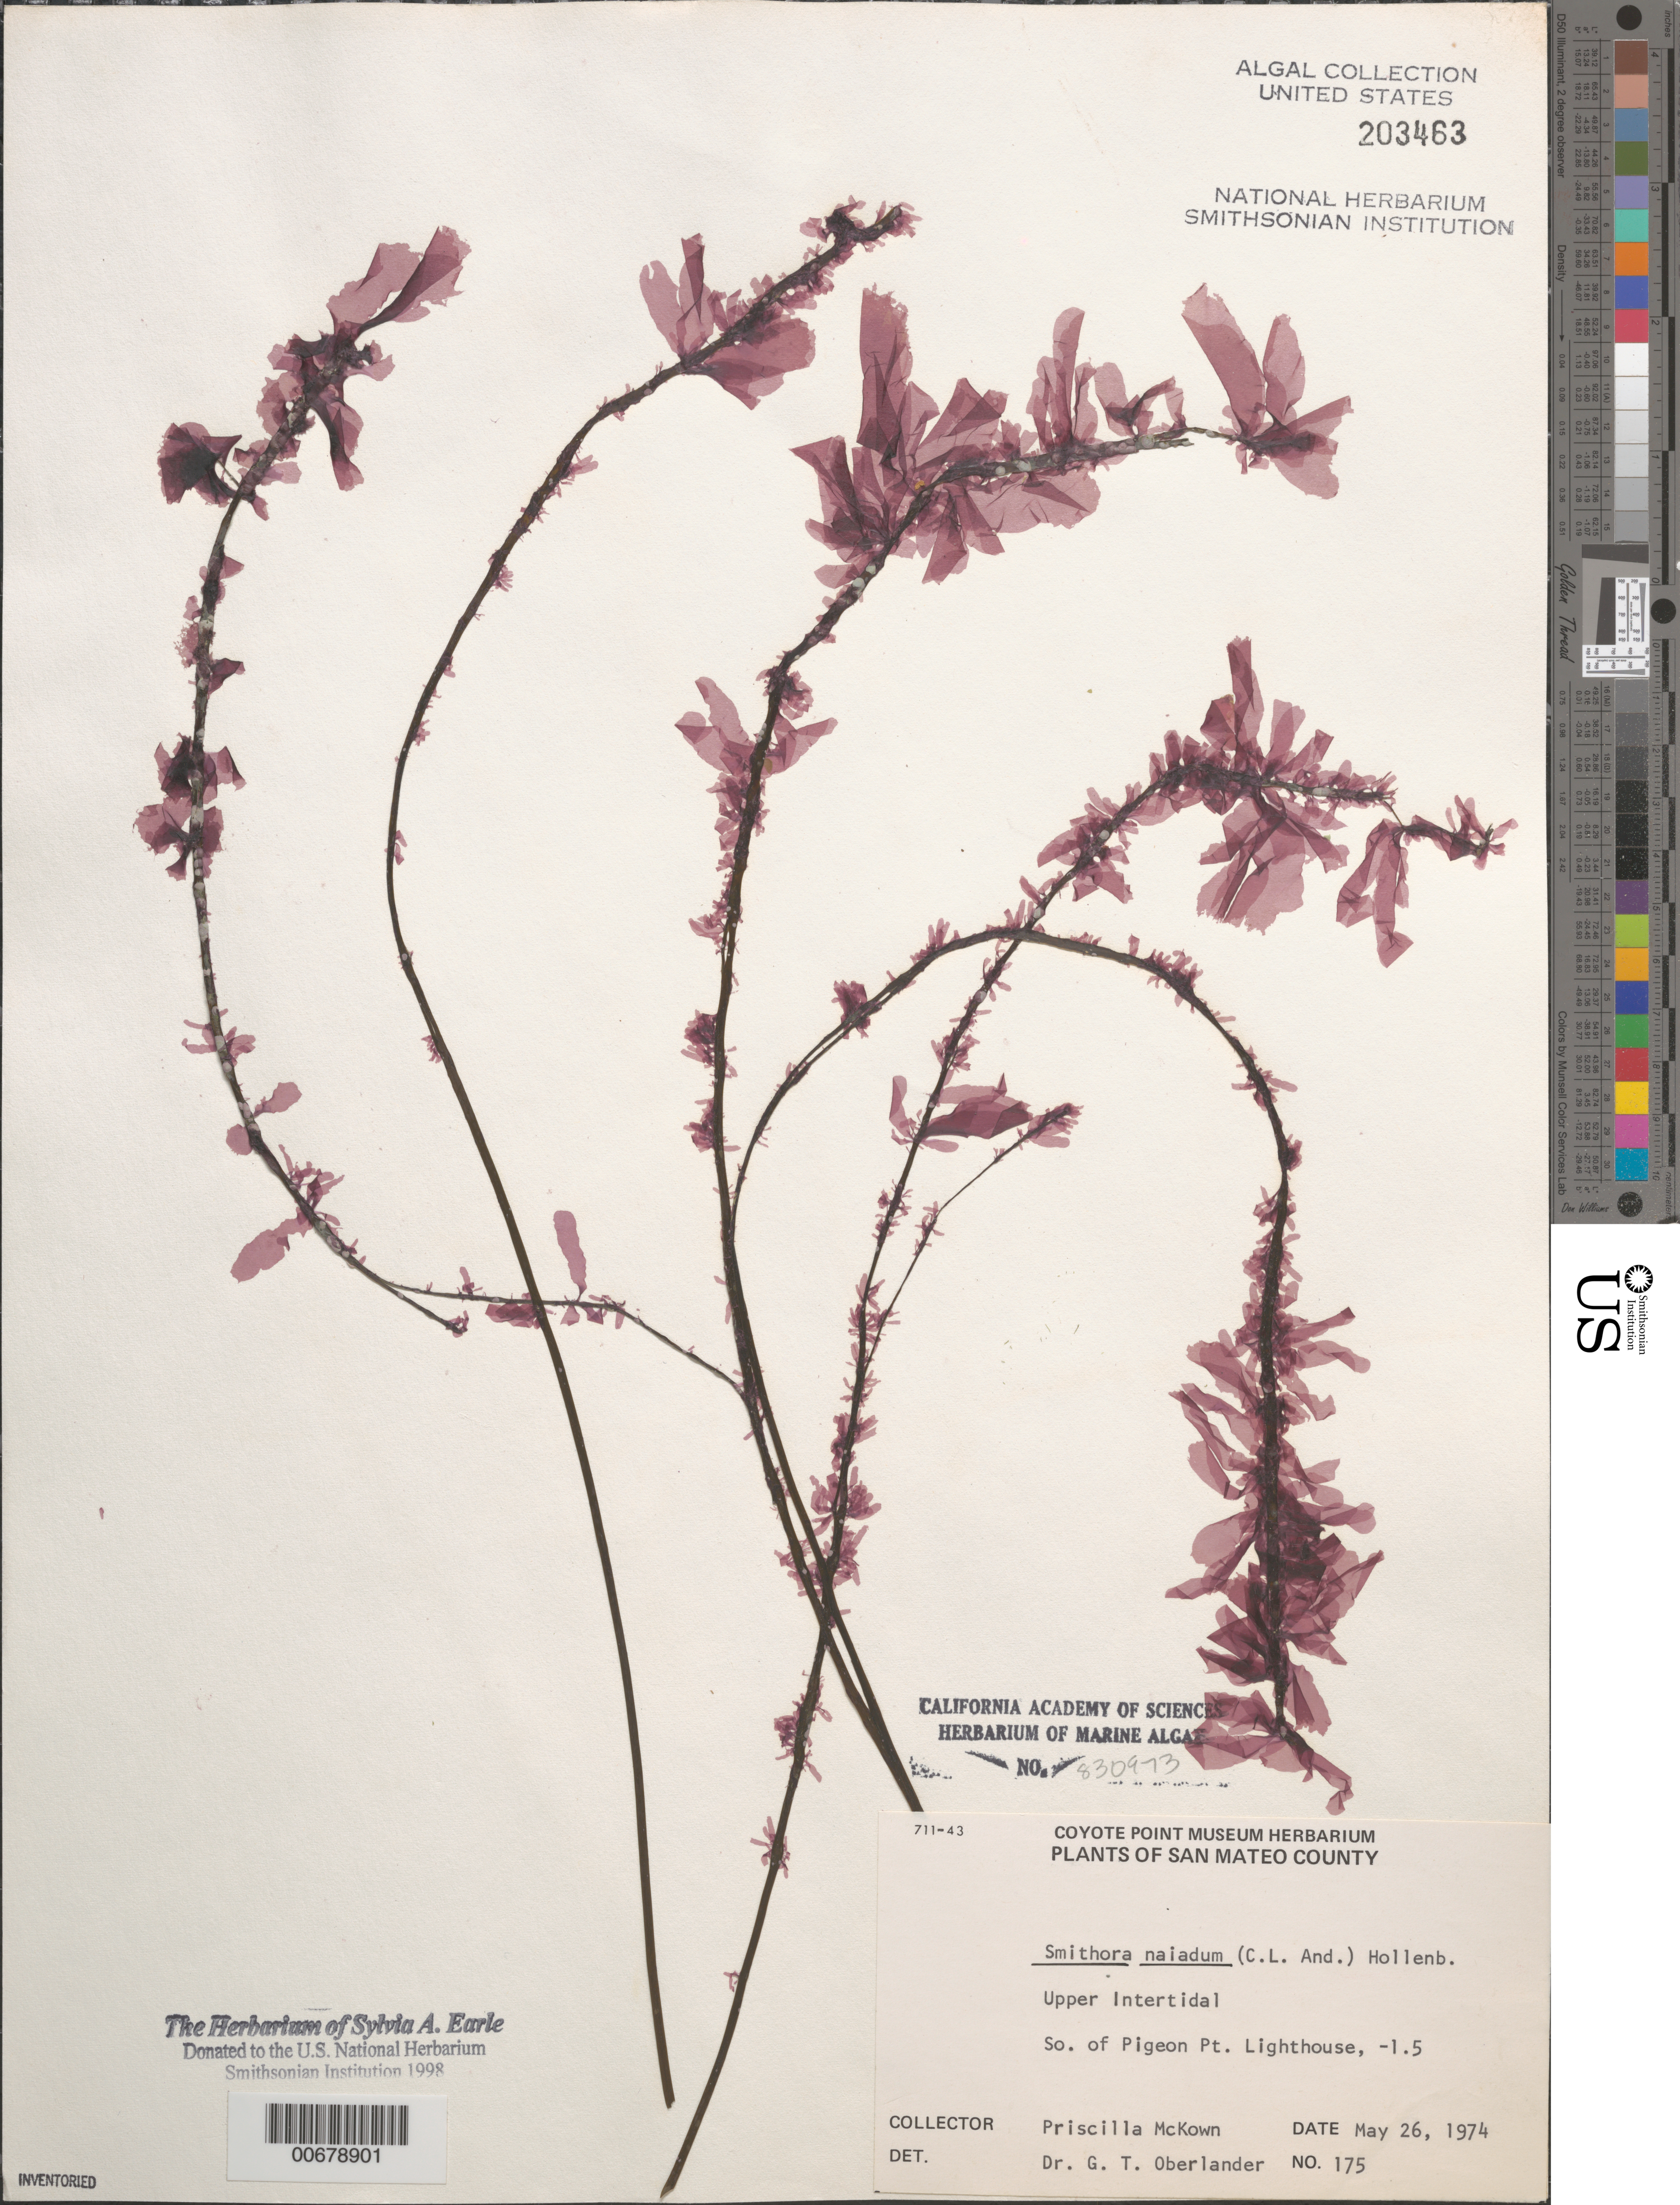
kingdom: Plantae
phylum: Rhodophyta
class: Compsopogonophyceae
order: Erythropeltidales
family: Erythrotrichiaceae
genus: Smithora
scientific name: Smithora naiadum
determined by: Oberlander, G. T.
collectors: P. McKown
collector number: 175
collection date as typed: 26 May 1974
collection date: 1974-05-26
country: United States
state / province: California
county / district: San Mateo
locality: South of Pigeon Point Lighthouse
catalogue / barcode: US 203463